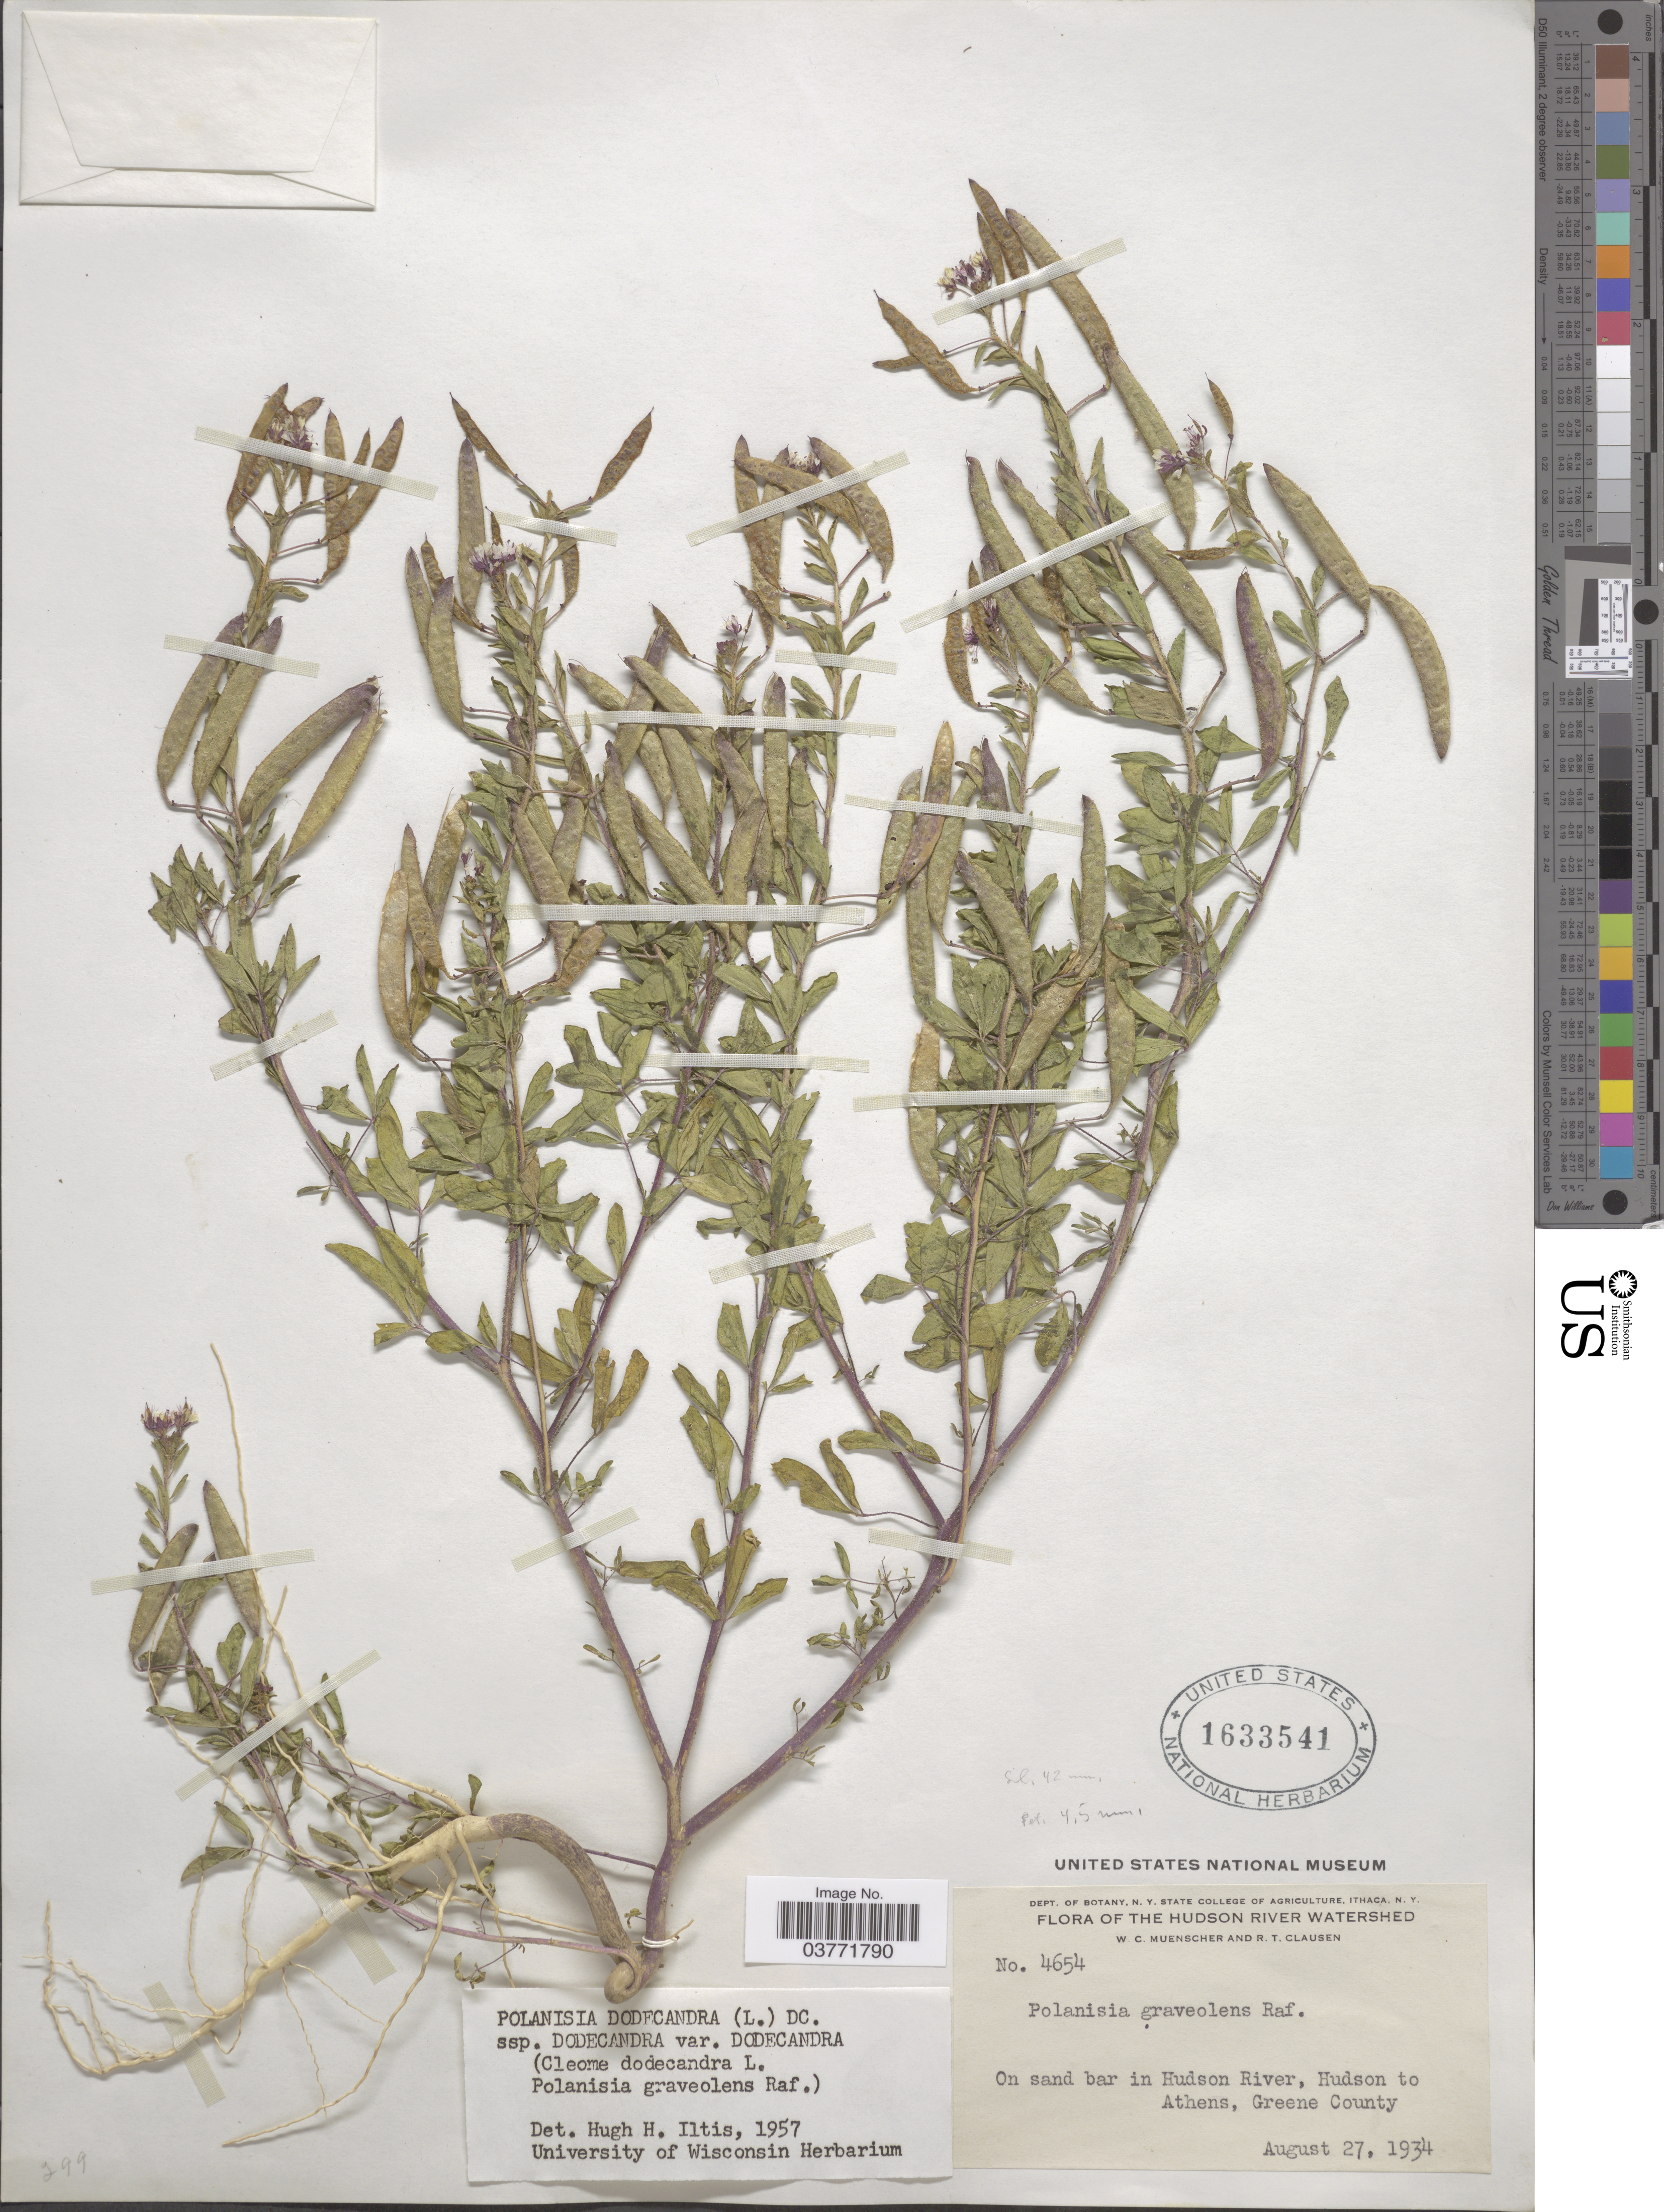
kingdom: Plantae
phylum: Tracheophyta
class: Magnoliopsida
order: Brassicales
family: Cleomaceae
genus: Polanisia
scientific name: Polanisia dodecandra subsp. dodecandra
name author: (L.) DC.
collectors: W. Muenscher & R. T. Clausen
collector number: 4654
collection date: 1934-08-27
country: United States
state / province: New York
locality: The Hudson River Watershed. On sand bar in Hudson River, Hudson to Athens, Greene County.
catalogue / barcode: US 1633541